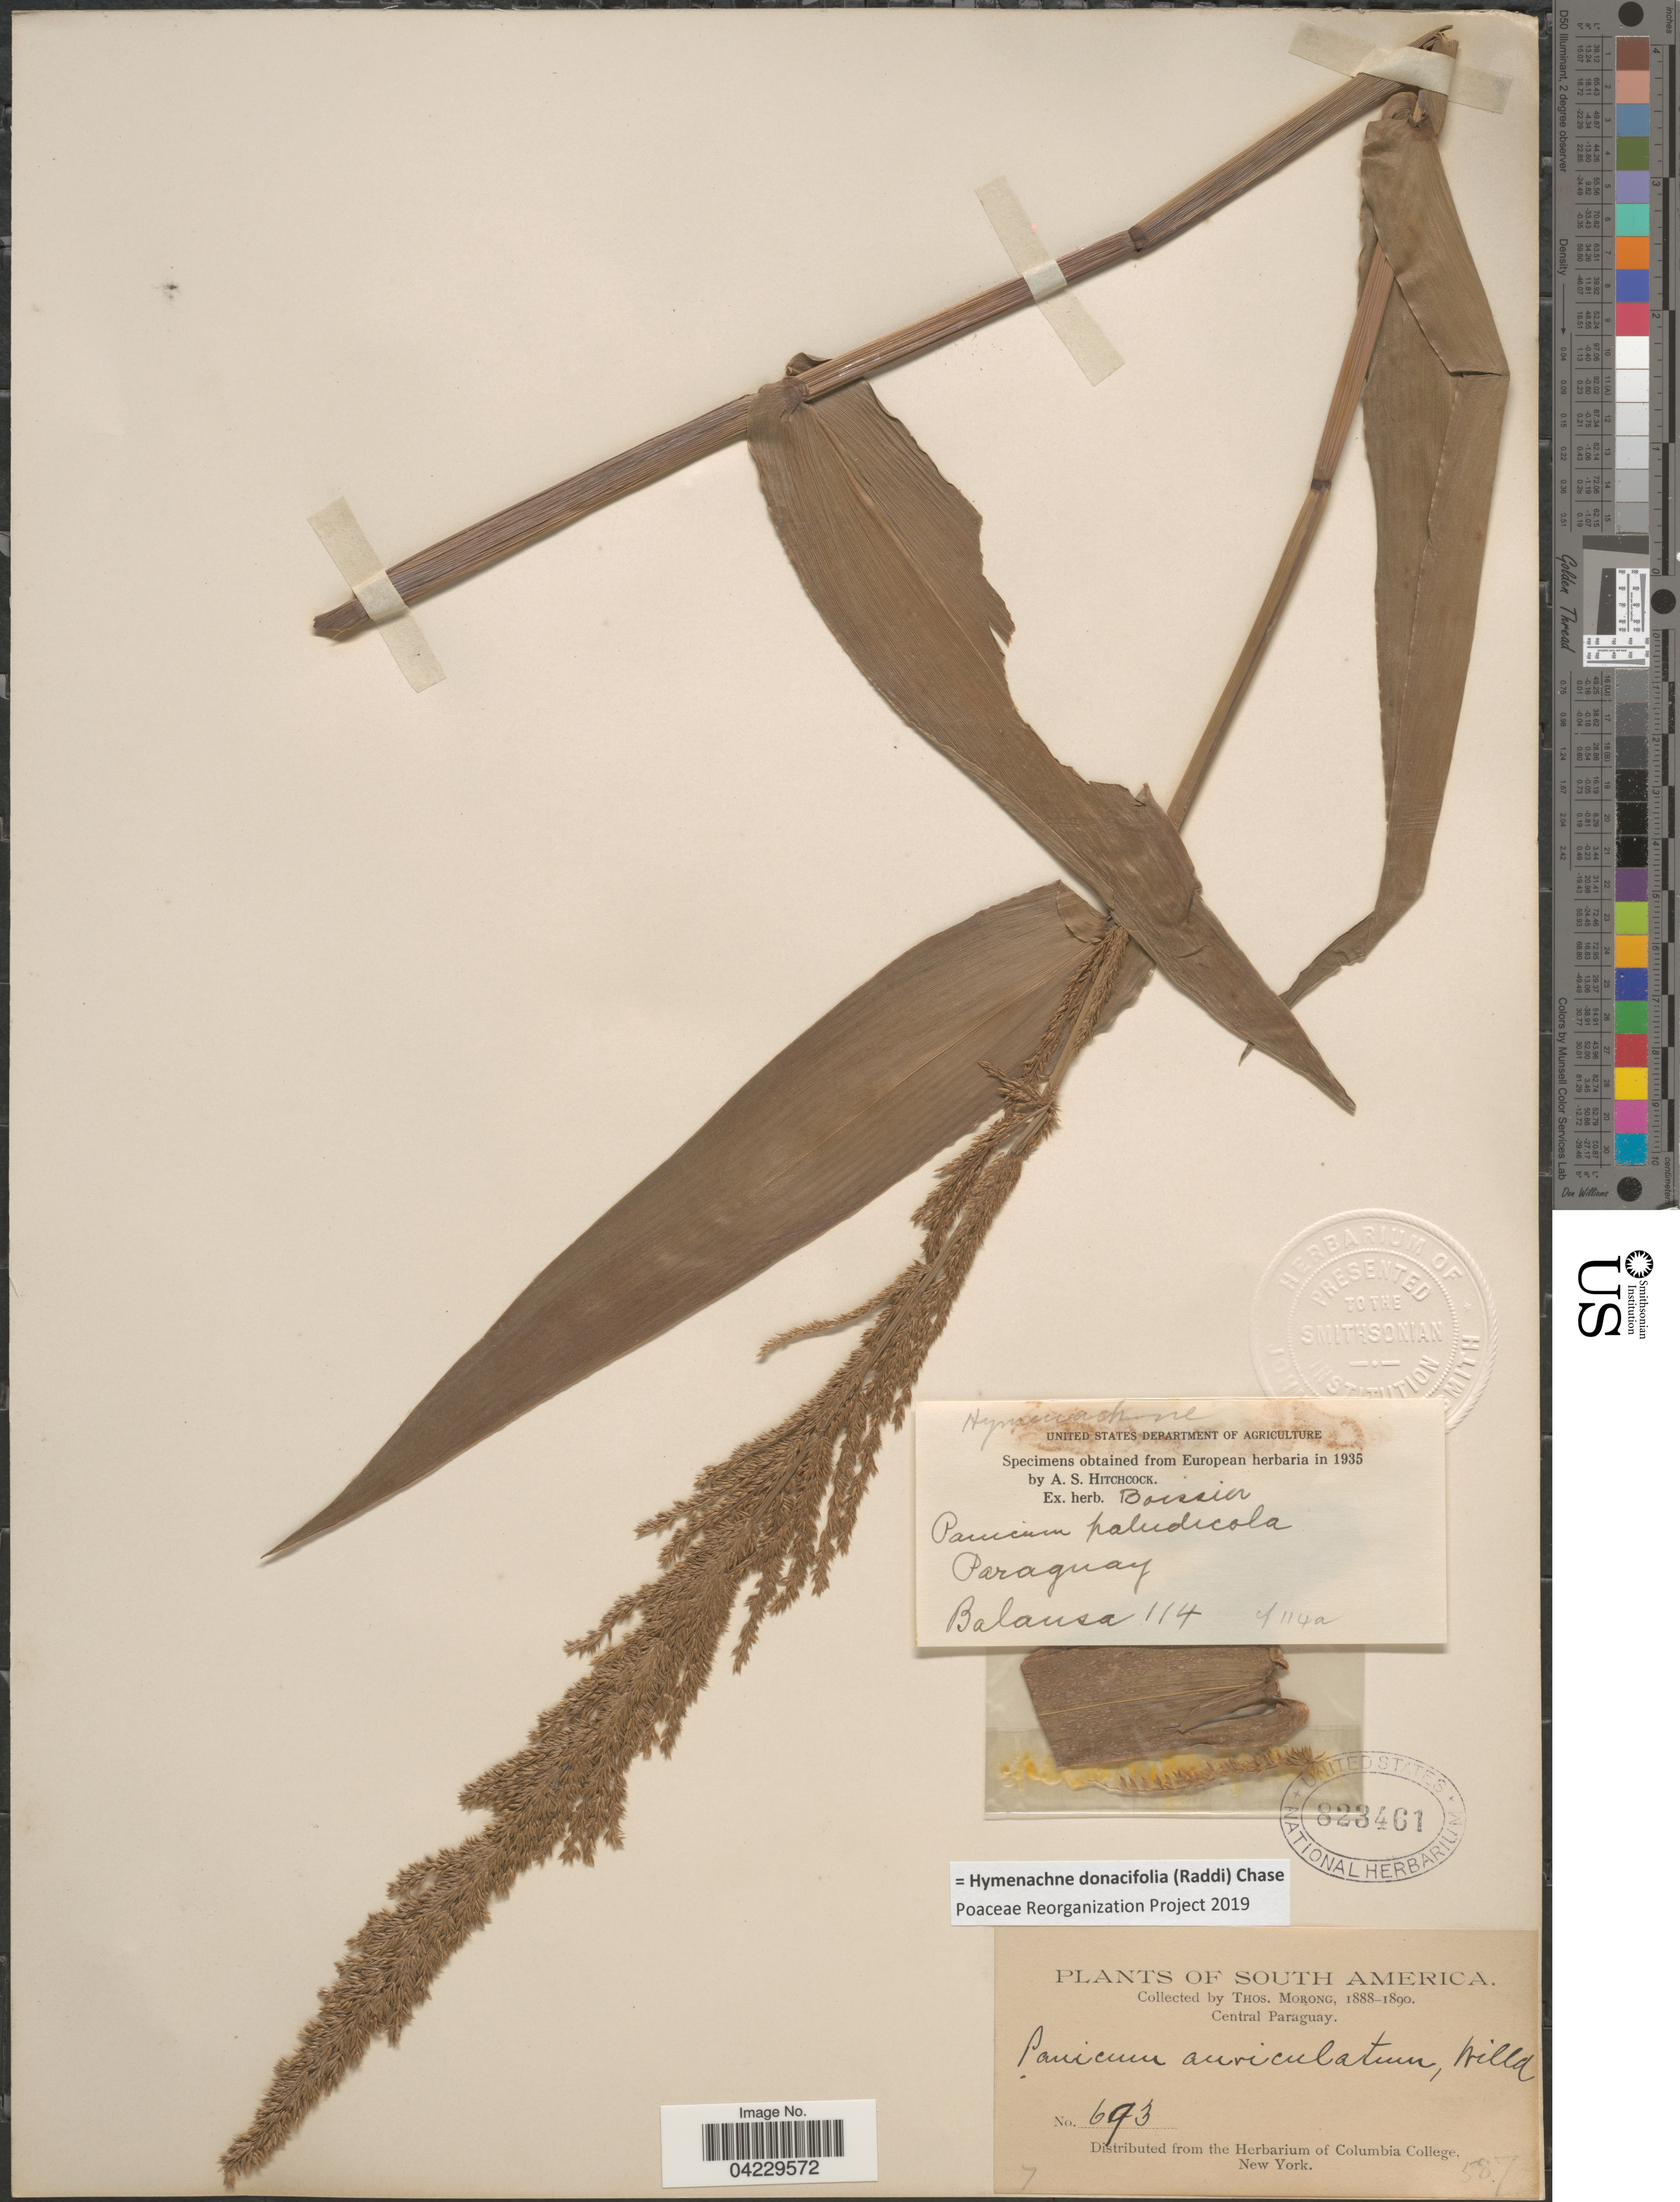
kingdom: Plantae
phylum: Tracheophyta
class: Liliopsida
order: Poales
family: Poaceae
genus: Hymenachne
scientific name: Hymenachne donacifolia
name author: (Raddi) Chase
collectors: -. Balansa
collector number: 114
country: Paraguay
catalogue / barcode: US 823461-2